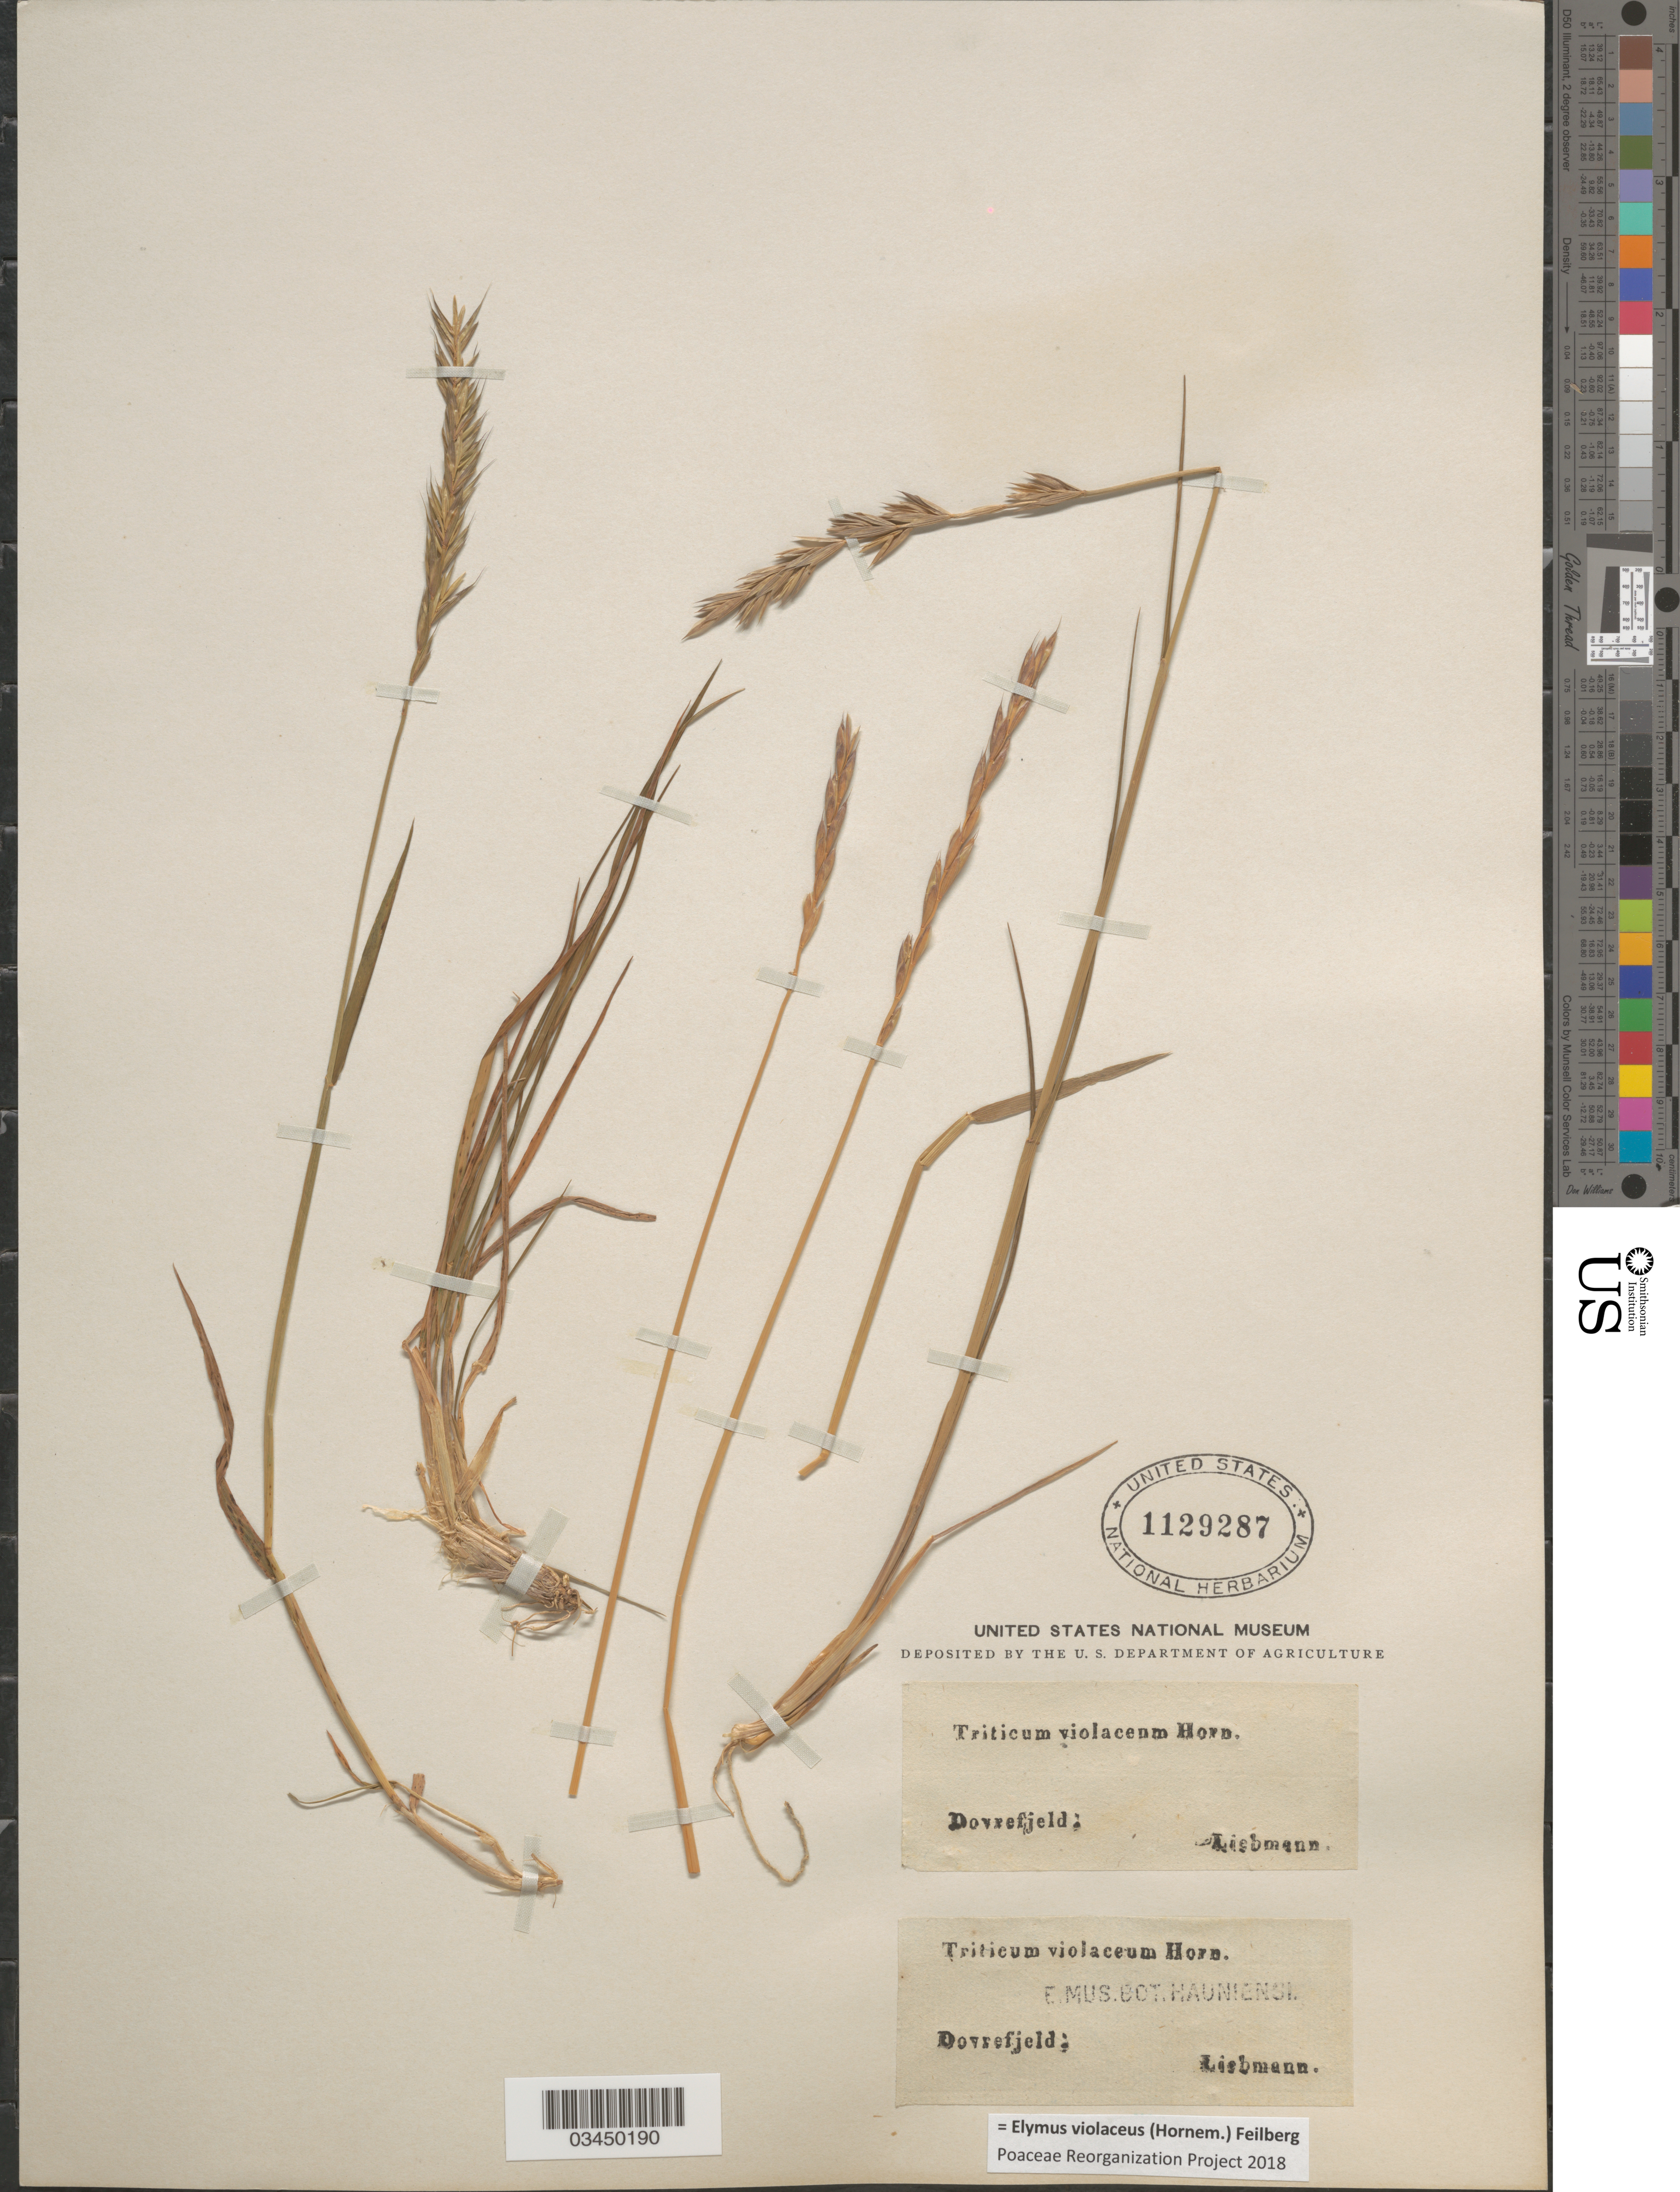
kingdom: Plantae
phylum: Tracheophyta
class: Liliopsida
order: Poales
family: Poaceae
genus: Elymus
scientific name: Elymus violaceus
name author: (Hornem.) Feilberg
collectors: Liebmann, --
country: Norway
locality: Dovrefjeld.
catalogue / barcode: US 1129287